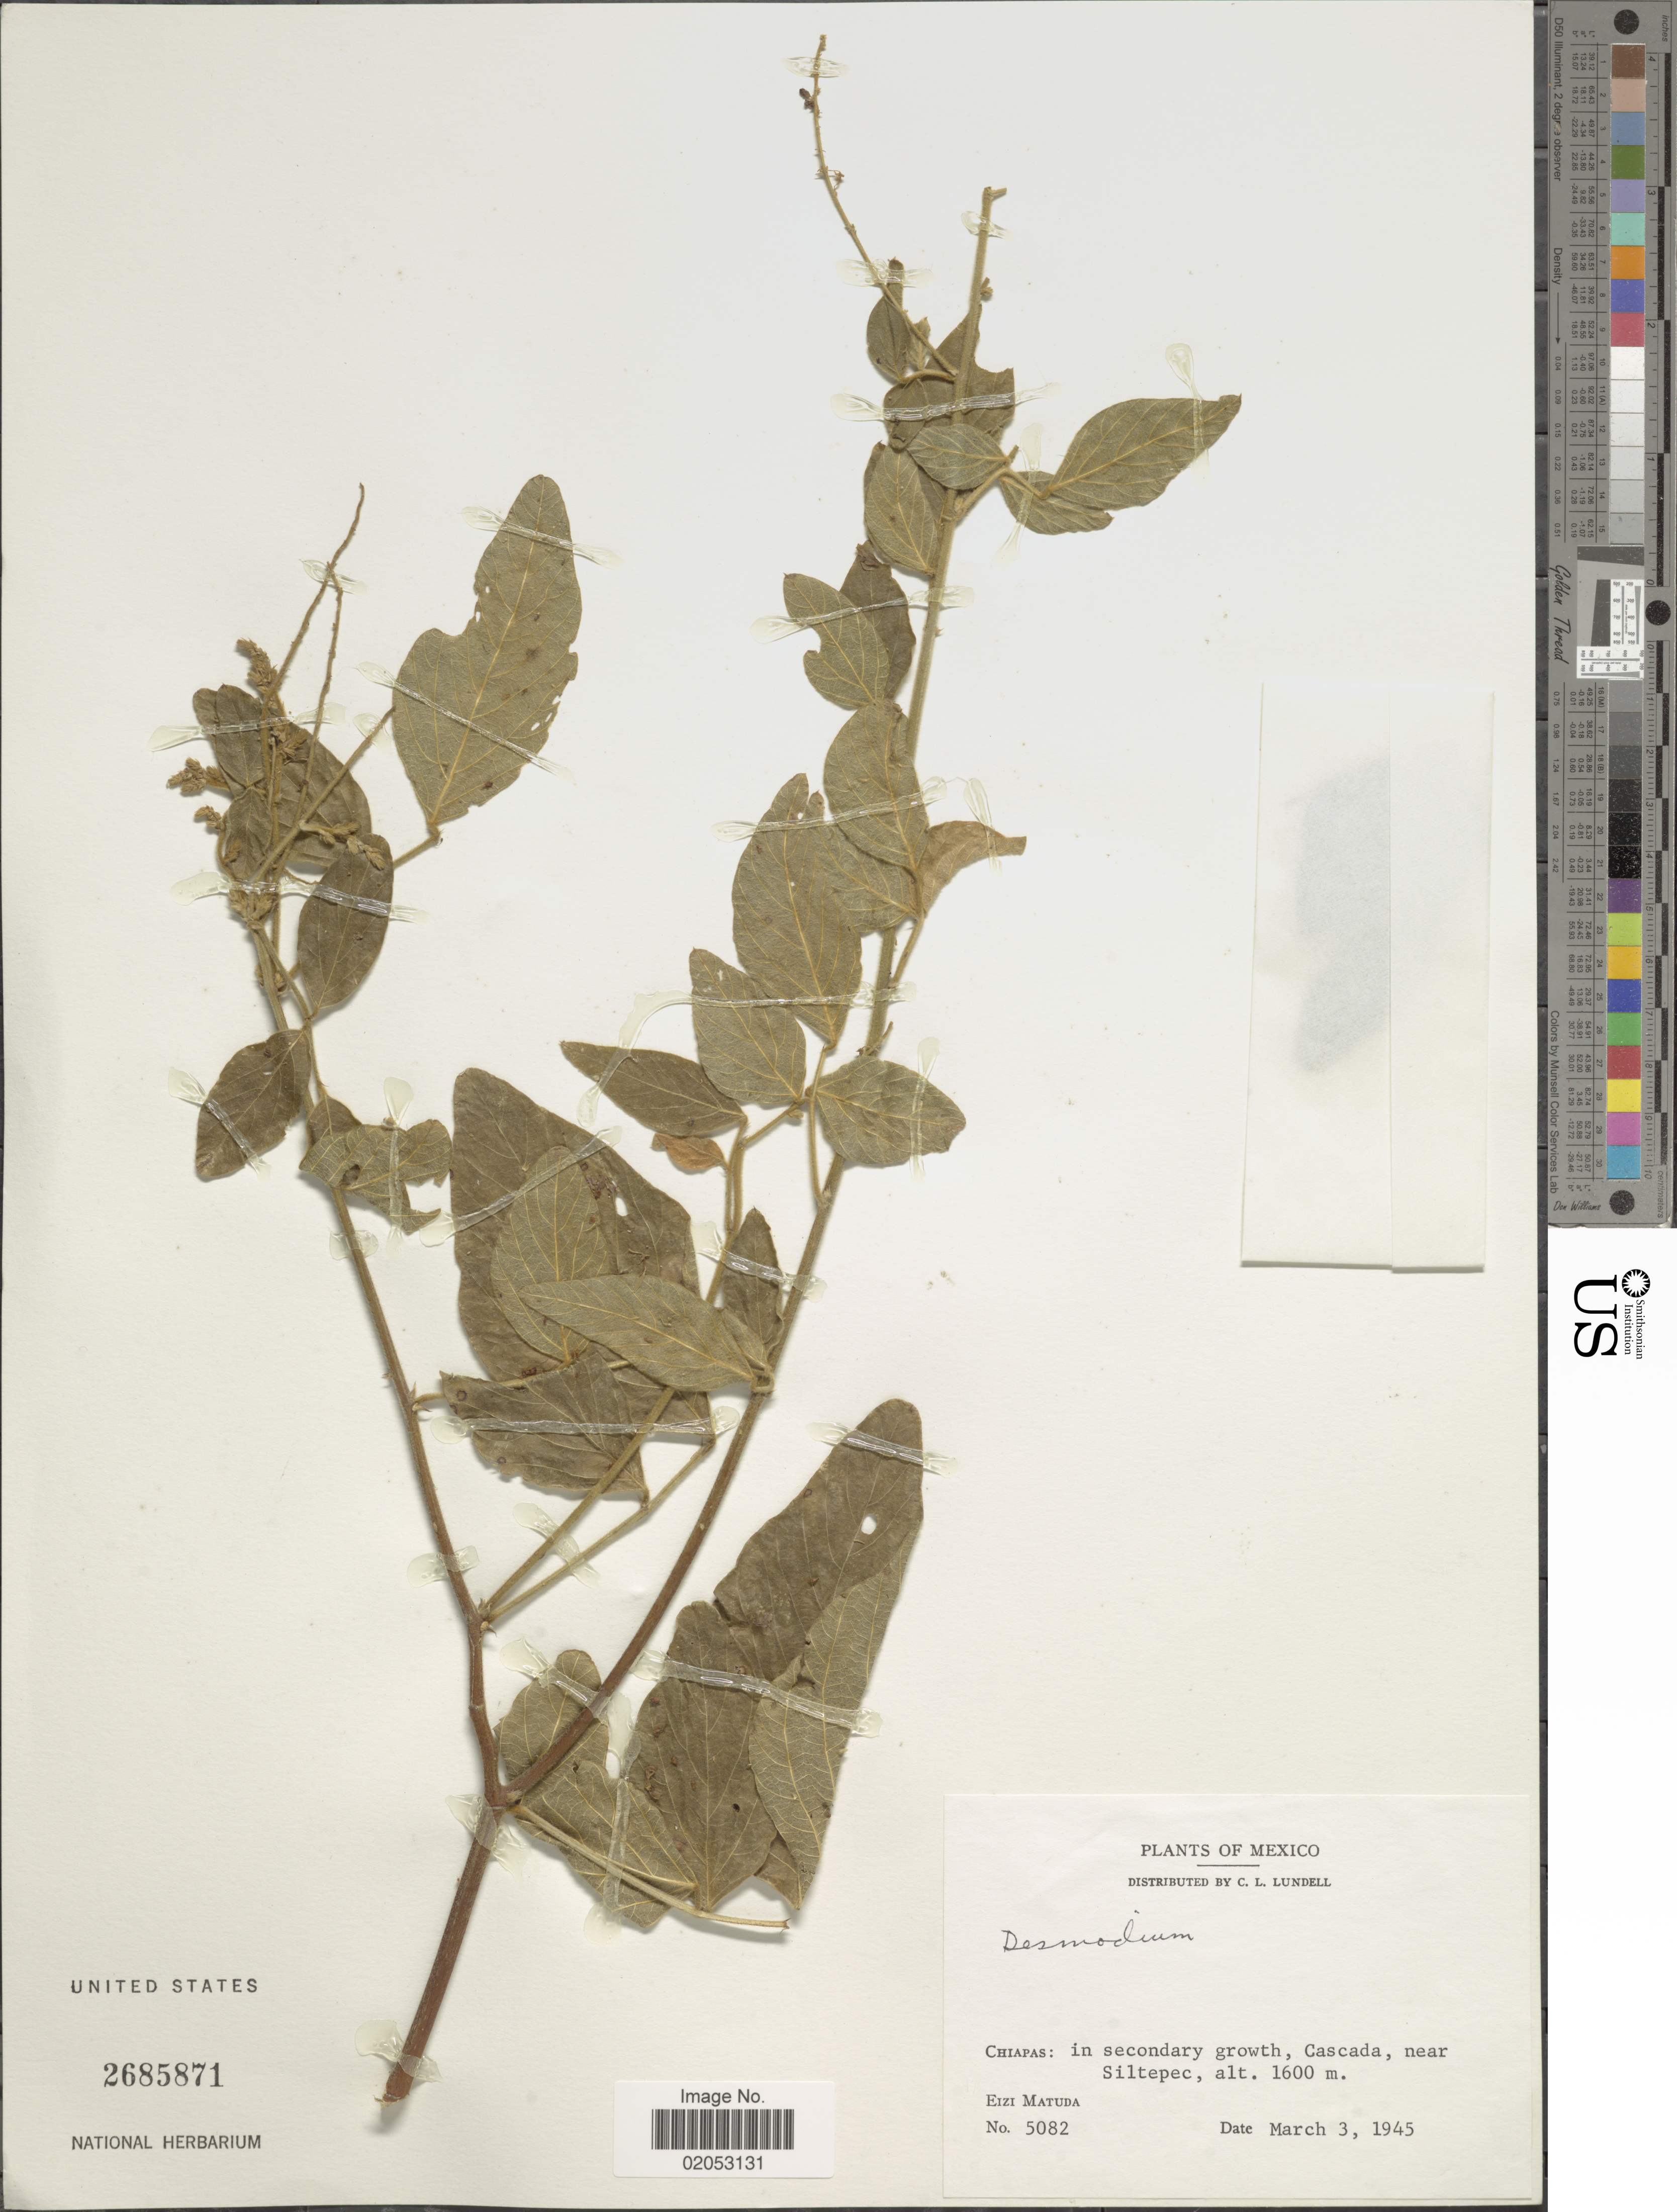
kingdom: Plantae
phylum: Tracheophyta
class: Magnoliopsida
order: Fabales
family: Fabaceae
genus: Desmodium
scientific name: Desmodium sp.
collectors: E. Matuda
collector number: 5082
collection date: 1945-03-03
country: Mexico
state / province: Chiapas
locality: Chiapas: in secondary growth, Cascada, near Siltepec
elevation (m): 1600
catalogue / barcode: US 2685871